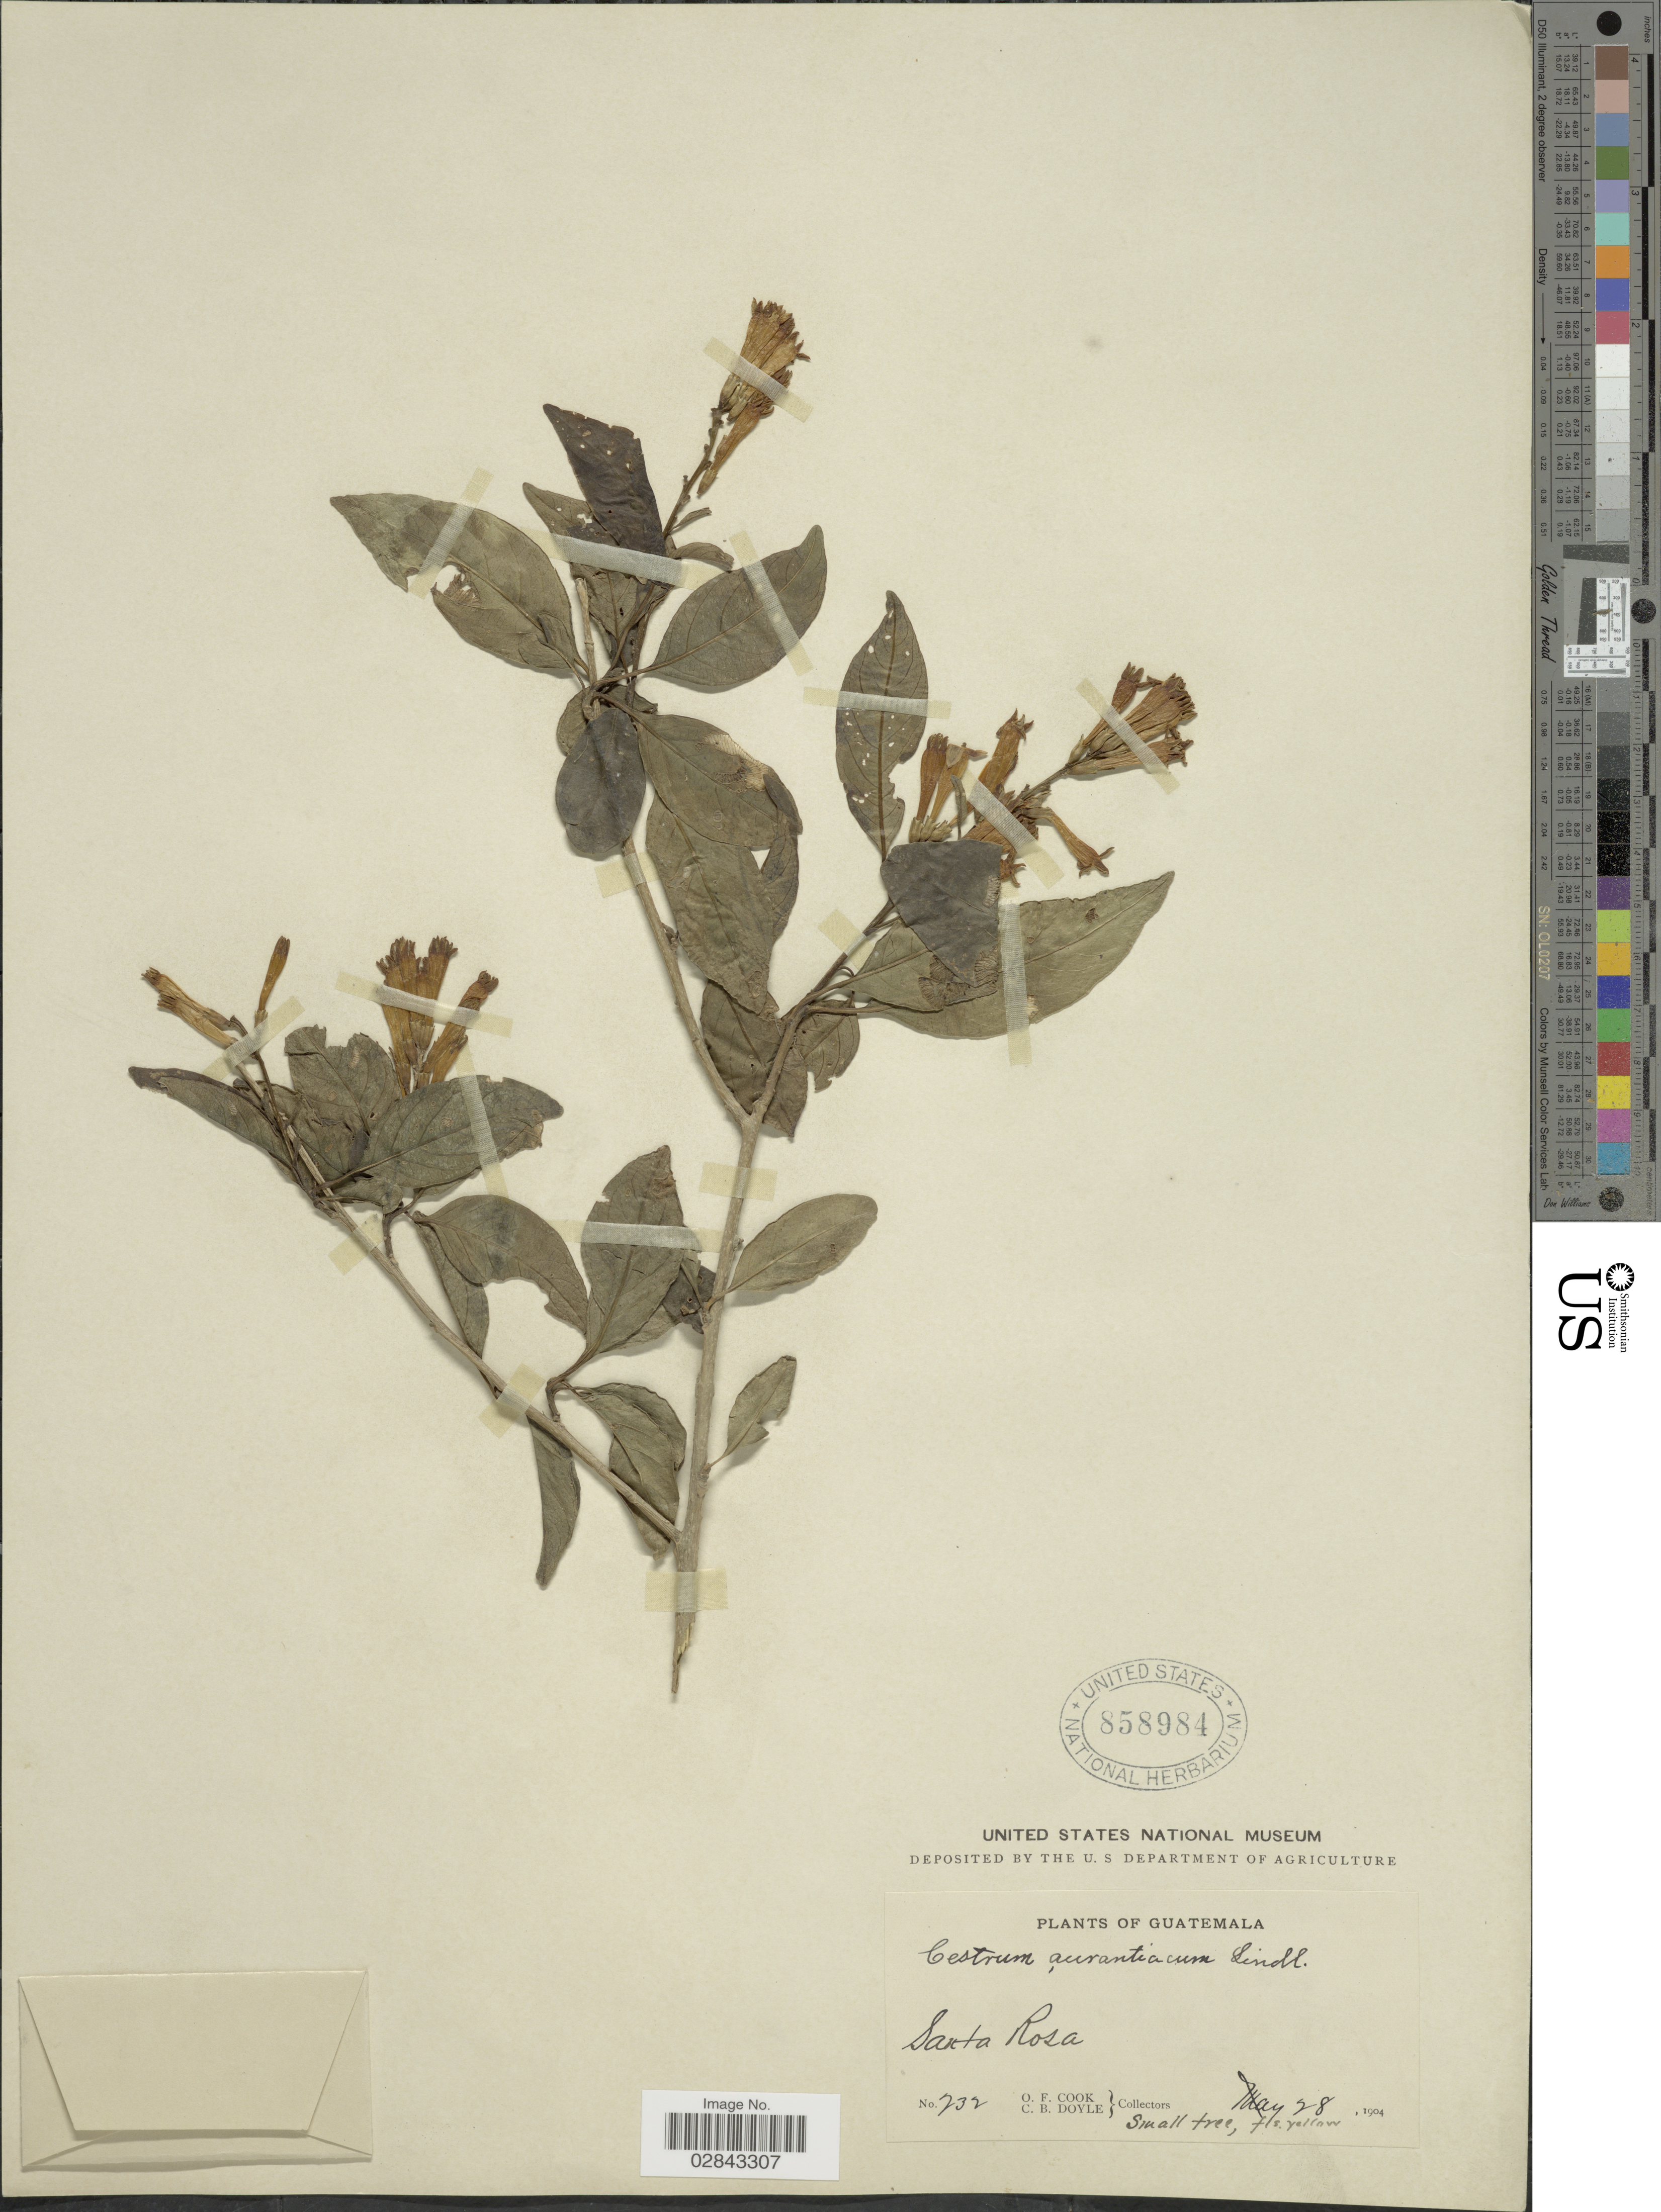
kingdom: Plantae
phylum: Tracheophyta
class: Magnoliopsida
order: Solanales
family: Solanaceae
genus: Cestrum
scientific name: Cestrum aurantiacum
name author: Lindley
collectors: O. F. Cook & C. Doyle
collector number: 732*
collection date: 1904-05-28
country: Guatemala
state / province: Santa Rosa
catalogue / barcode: US 858984